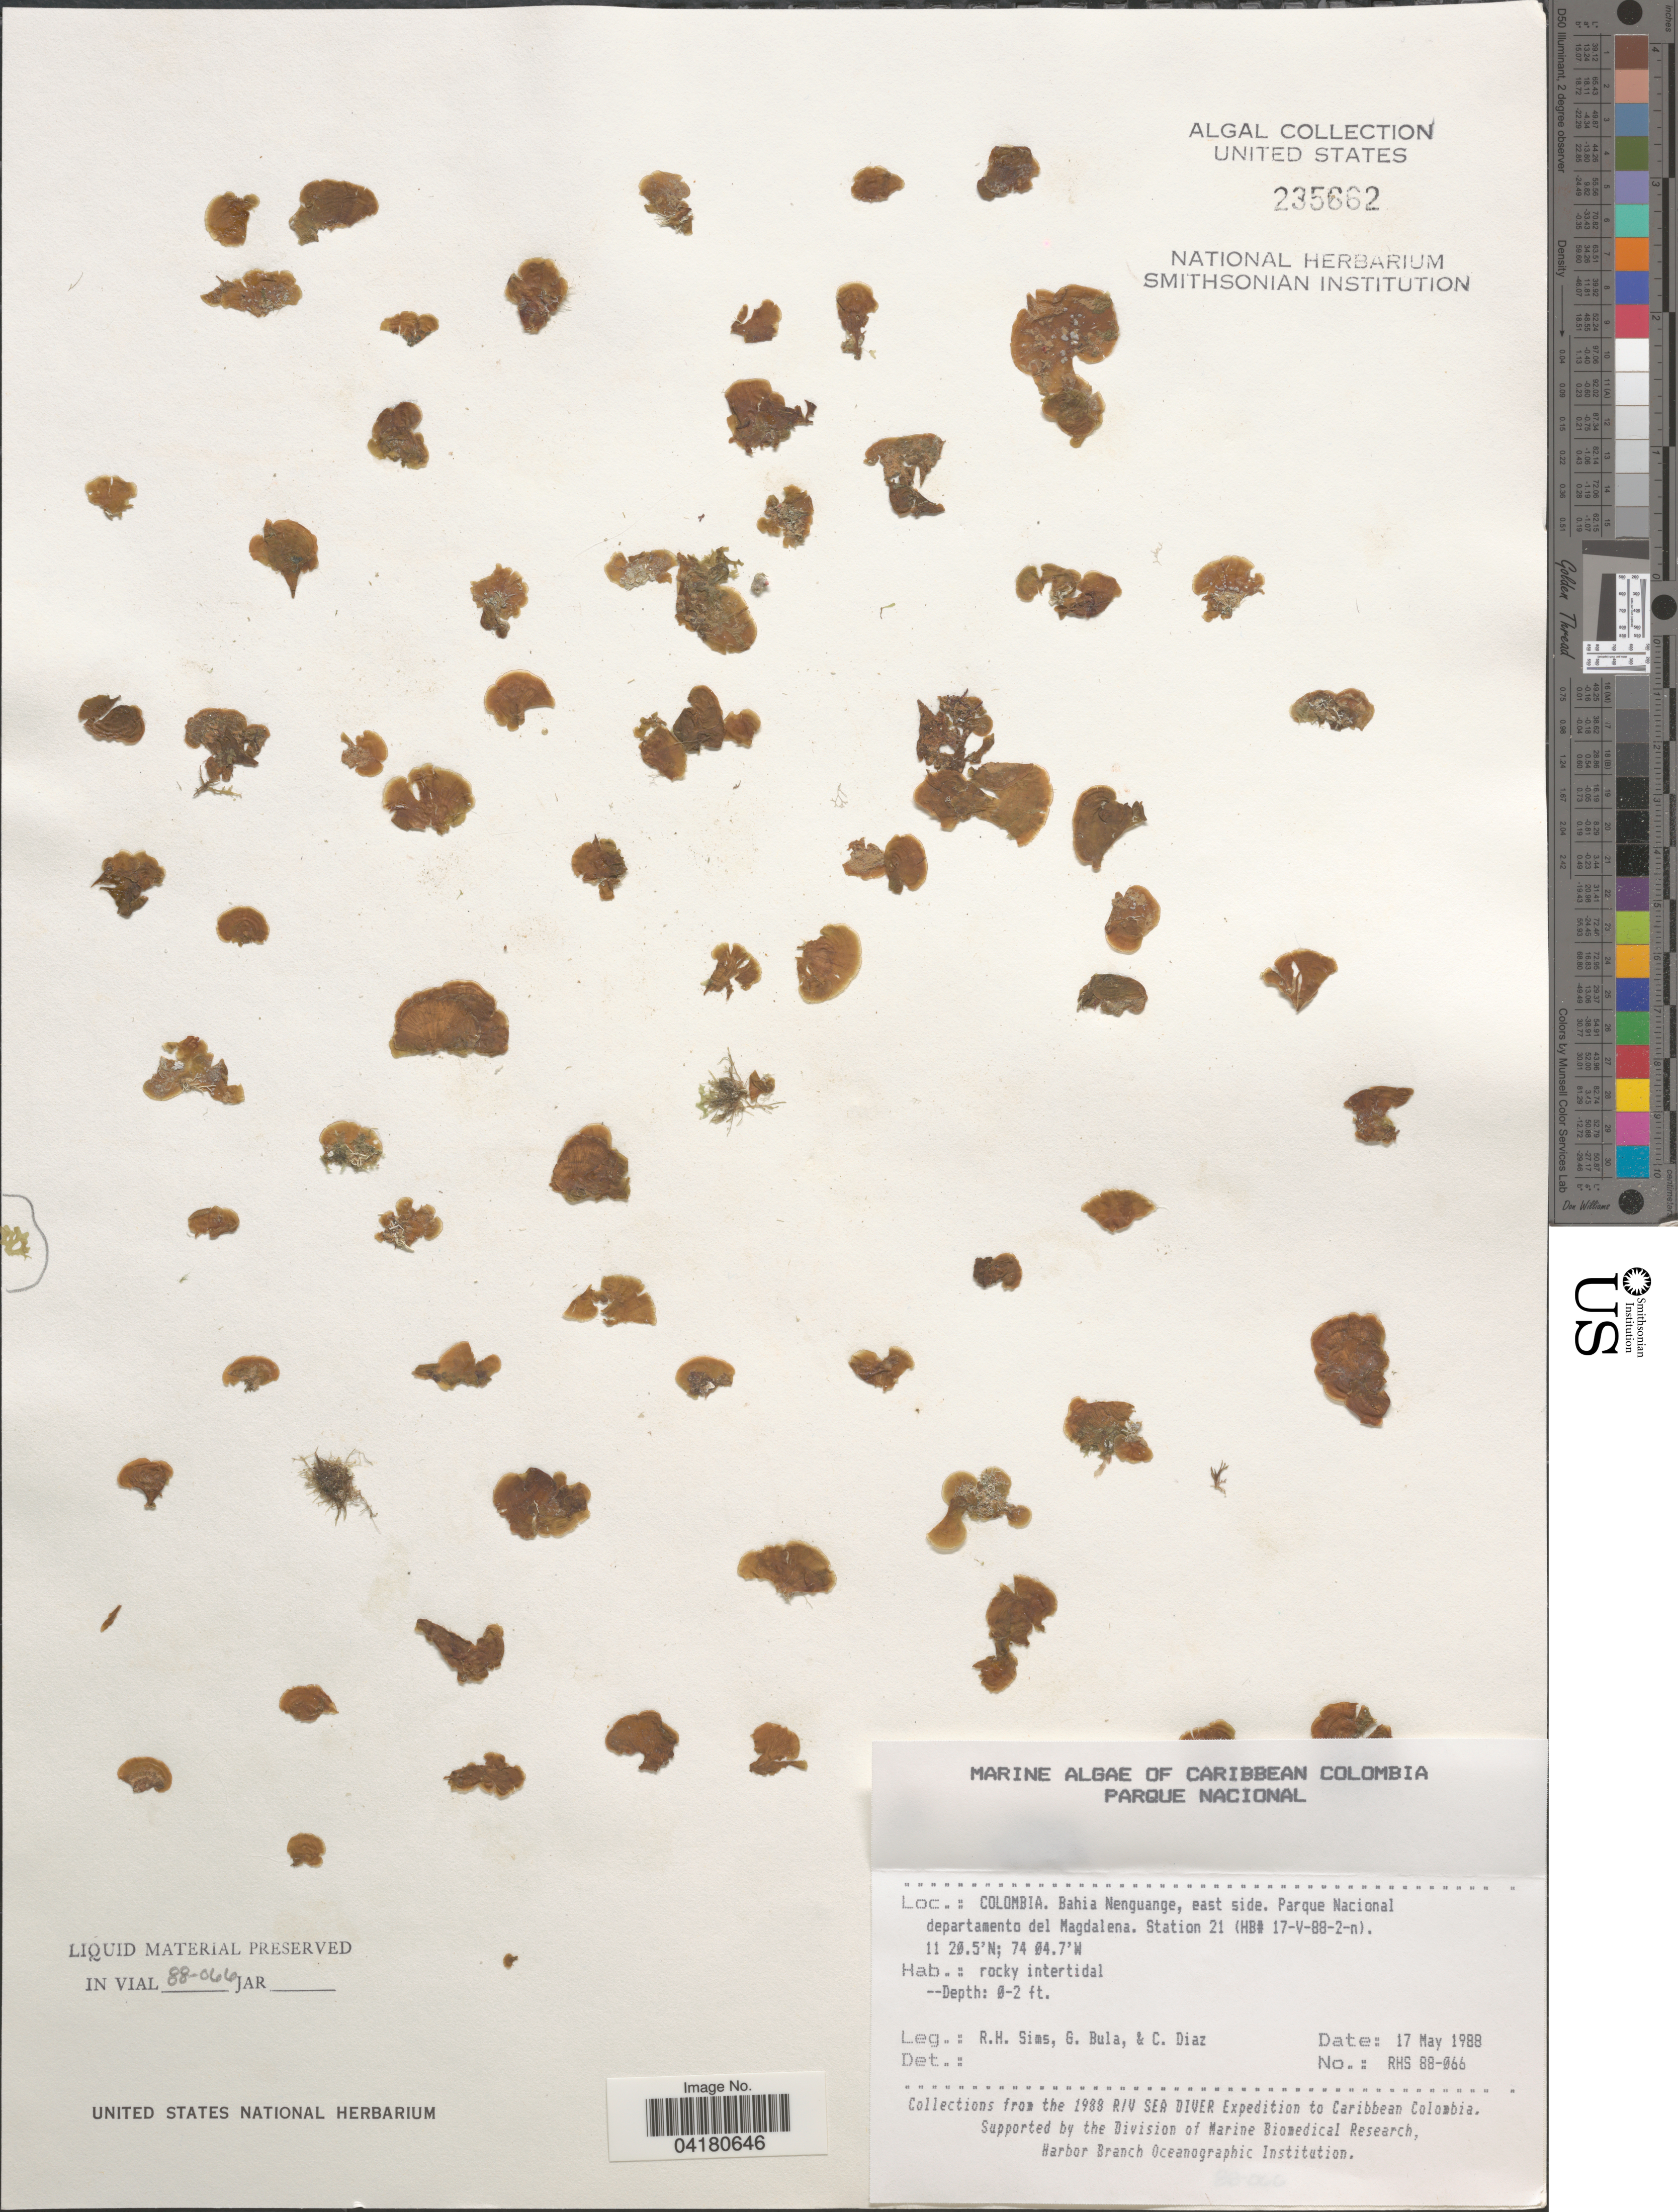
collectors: R. H. Sims, G. Bula & C. Díaz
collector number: RHS88-066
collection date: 1988-05-17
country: Colombia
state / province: Magdalena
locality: Caribbean Colombia. Bahia Nenguange, east side. Parque Nacional departamento del Magdalena. Station 21 (HB# 17-V-88-2-n). The 1988 R/V Sea Diver Expedition to Caribbean Colombia.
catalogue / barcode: US 235662